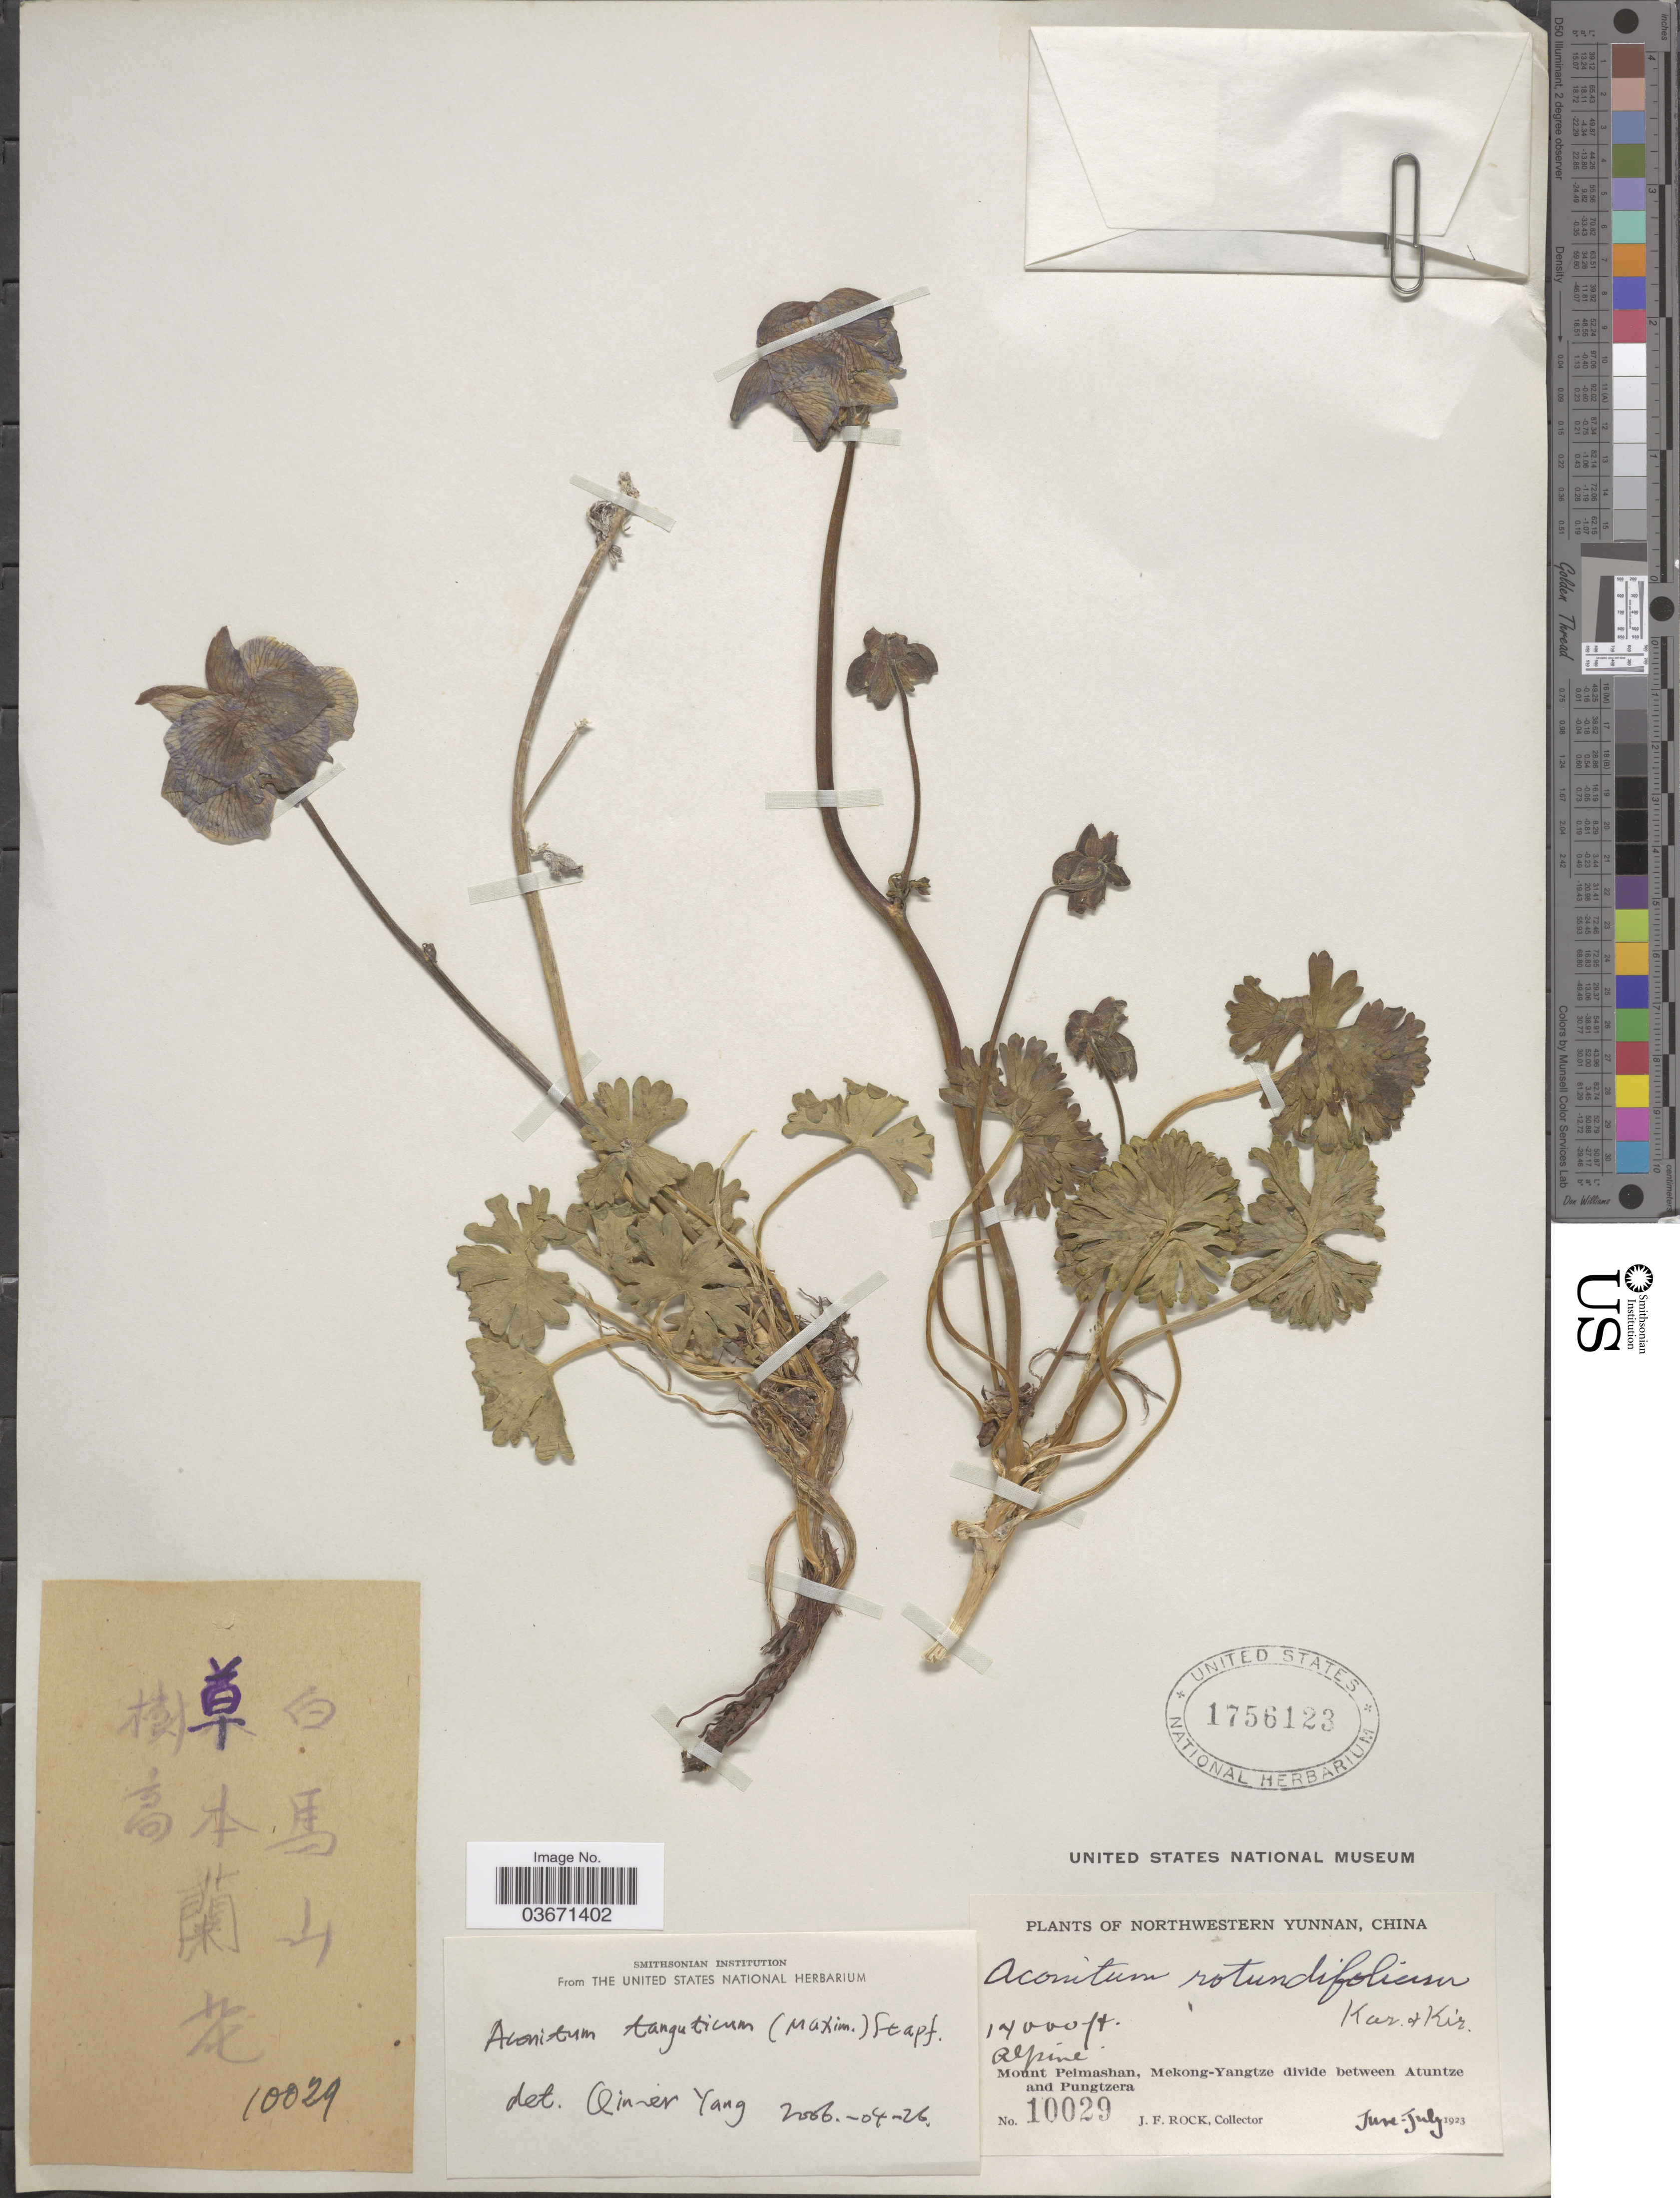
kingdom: Plantae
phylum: Tracheophyta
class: Magnoliopsida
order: Ranunculales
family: Ranunculaceae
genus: Aconitum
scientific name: Aconitum tanguticum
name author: (Maxim.) Stapf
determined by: Yang, Q. E.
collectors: J. Rock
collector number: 10029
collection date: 1923-06/1923-07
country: China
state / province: Yunnan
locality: Northwestern Yunnan. Mount Peimashan, Mekong-Yangtze divide between Atuntze and Pungtzera.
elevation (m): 4267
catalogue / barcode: US 1756123